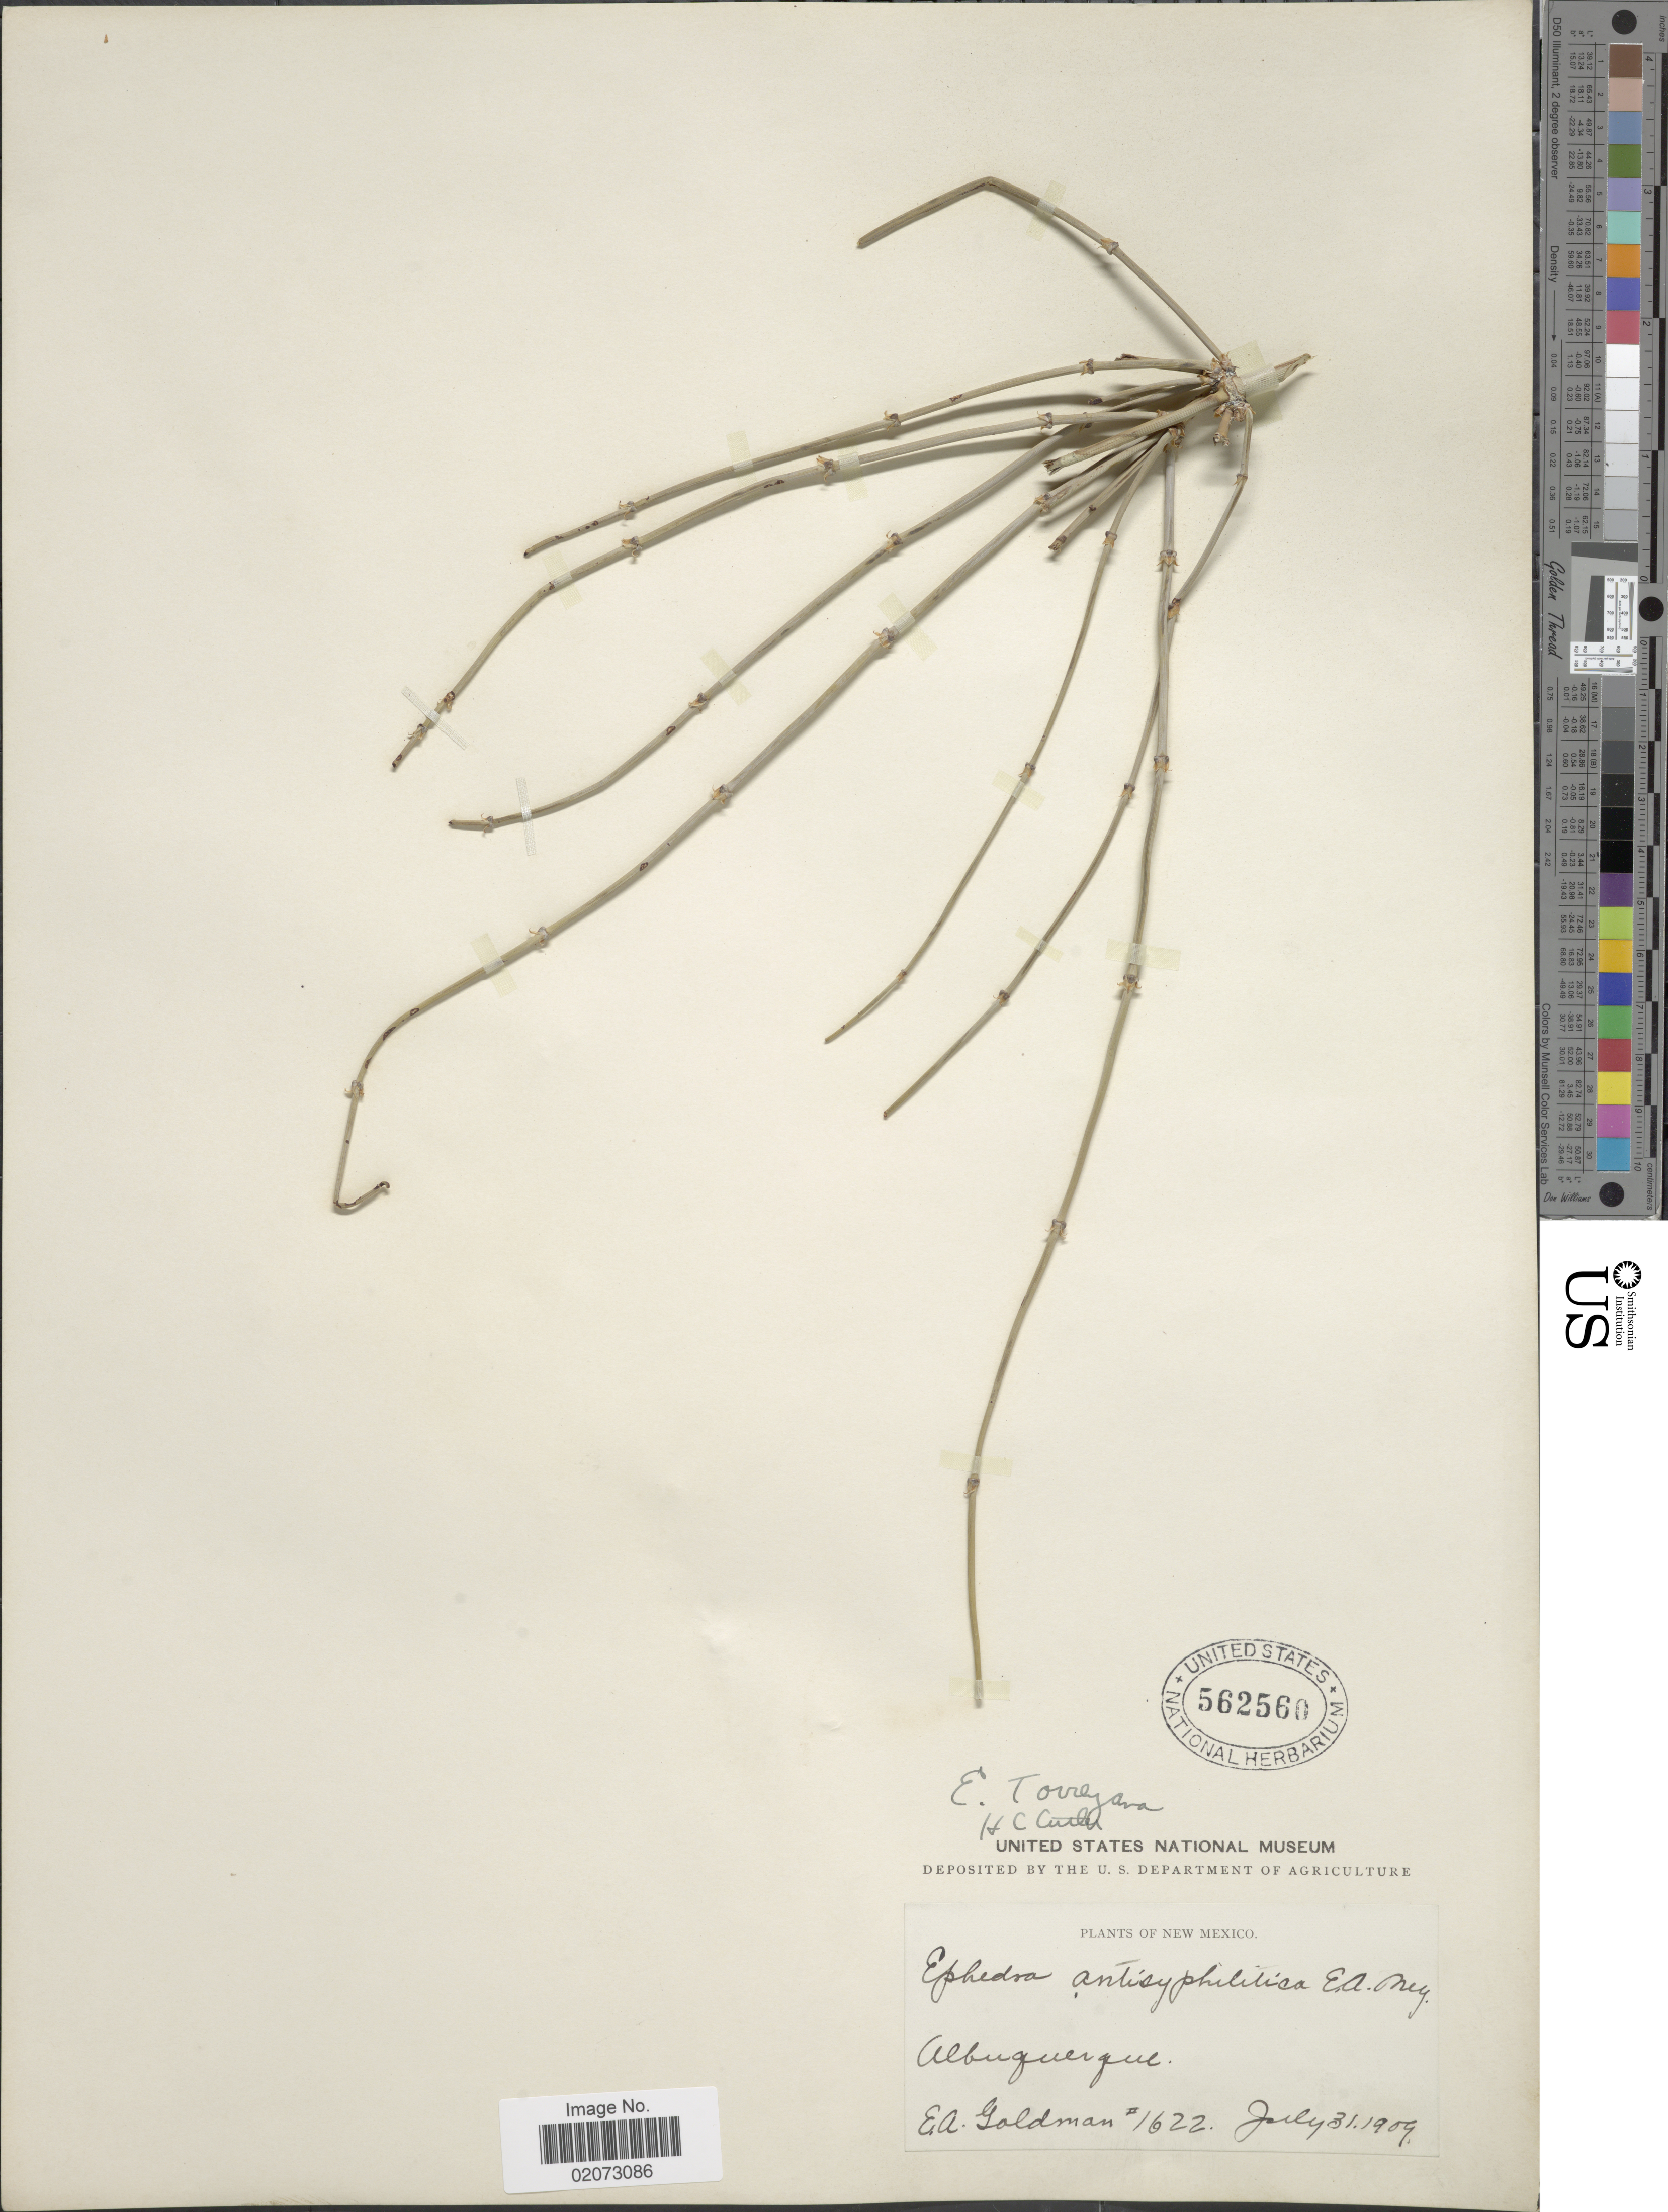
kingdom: Plantae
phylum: Tracheophyta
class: Gnetopsida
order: Ephedrales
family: Ephedraceae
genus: Ephedra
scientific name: Ephedra antisyphilitica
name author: Berland. ex C.A. Mey.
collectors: E. A. Goldman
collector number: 1622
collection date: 1909-07-31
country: United States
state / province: New Mexico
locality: Albuguergue, New Mexico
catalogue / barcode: US 562560